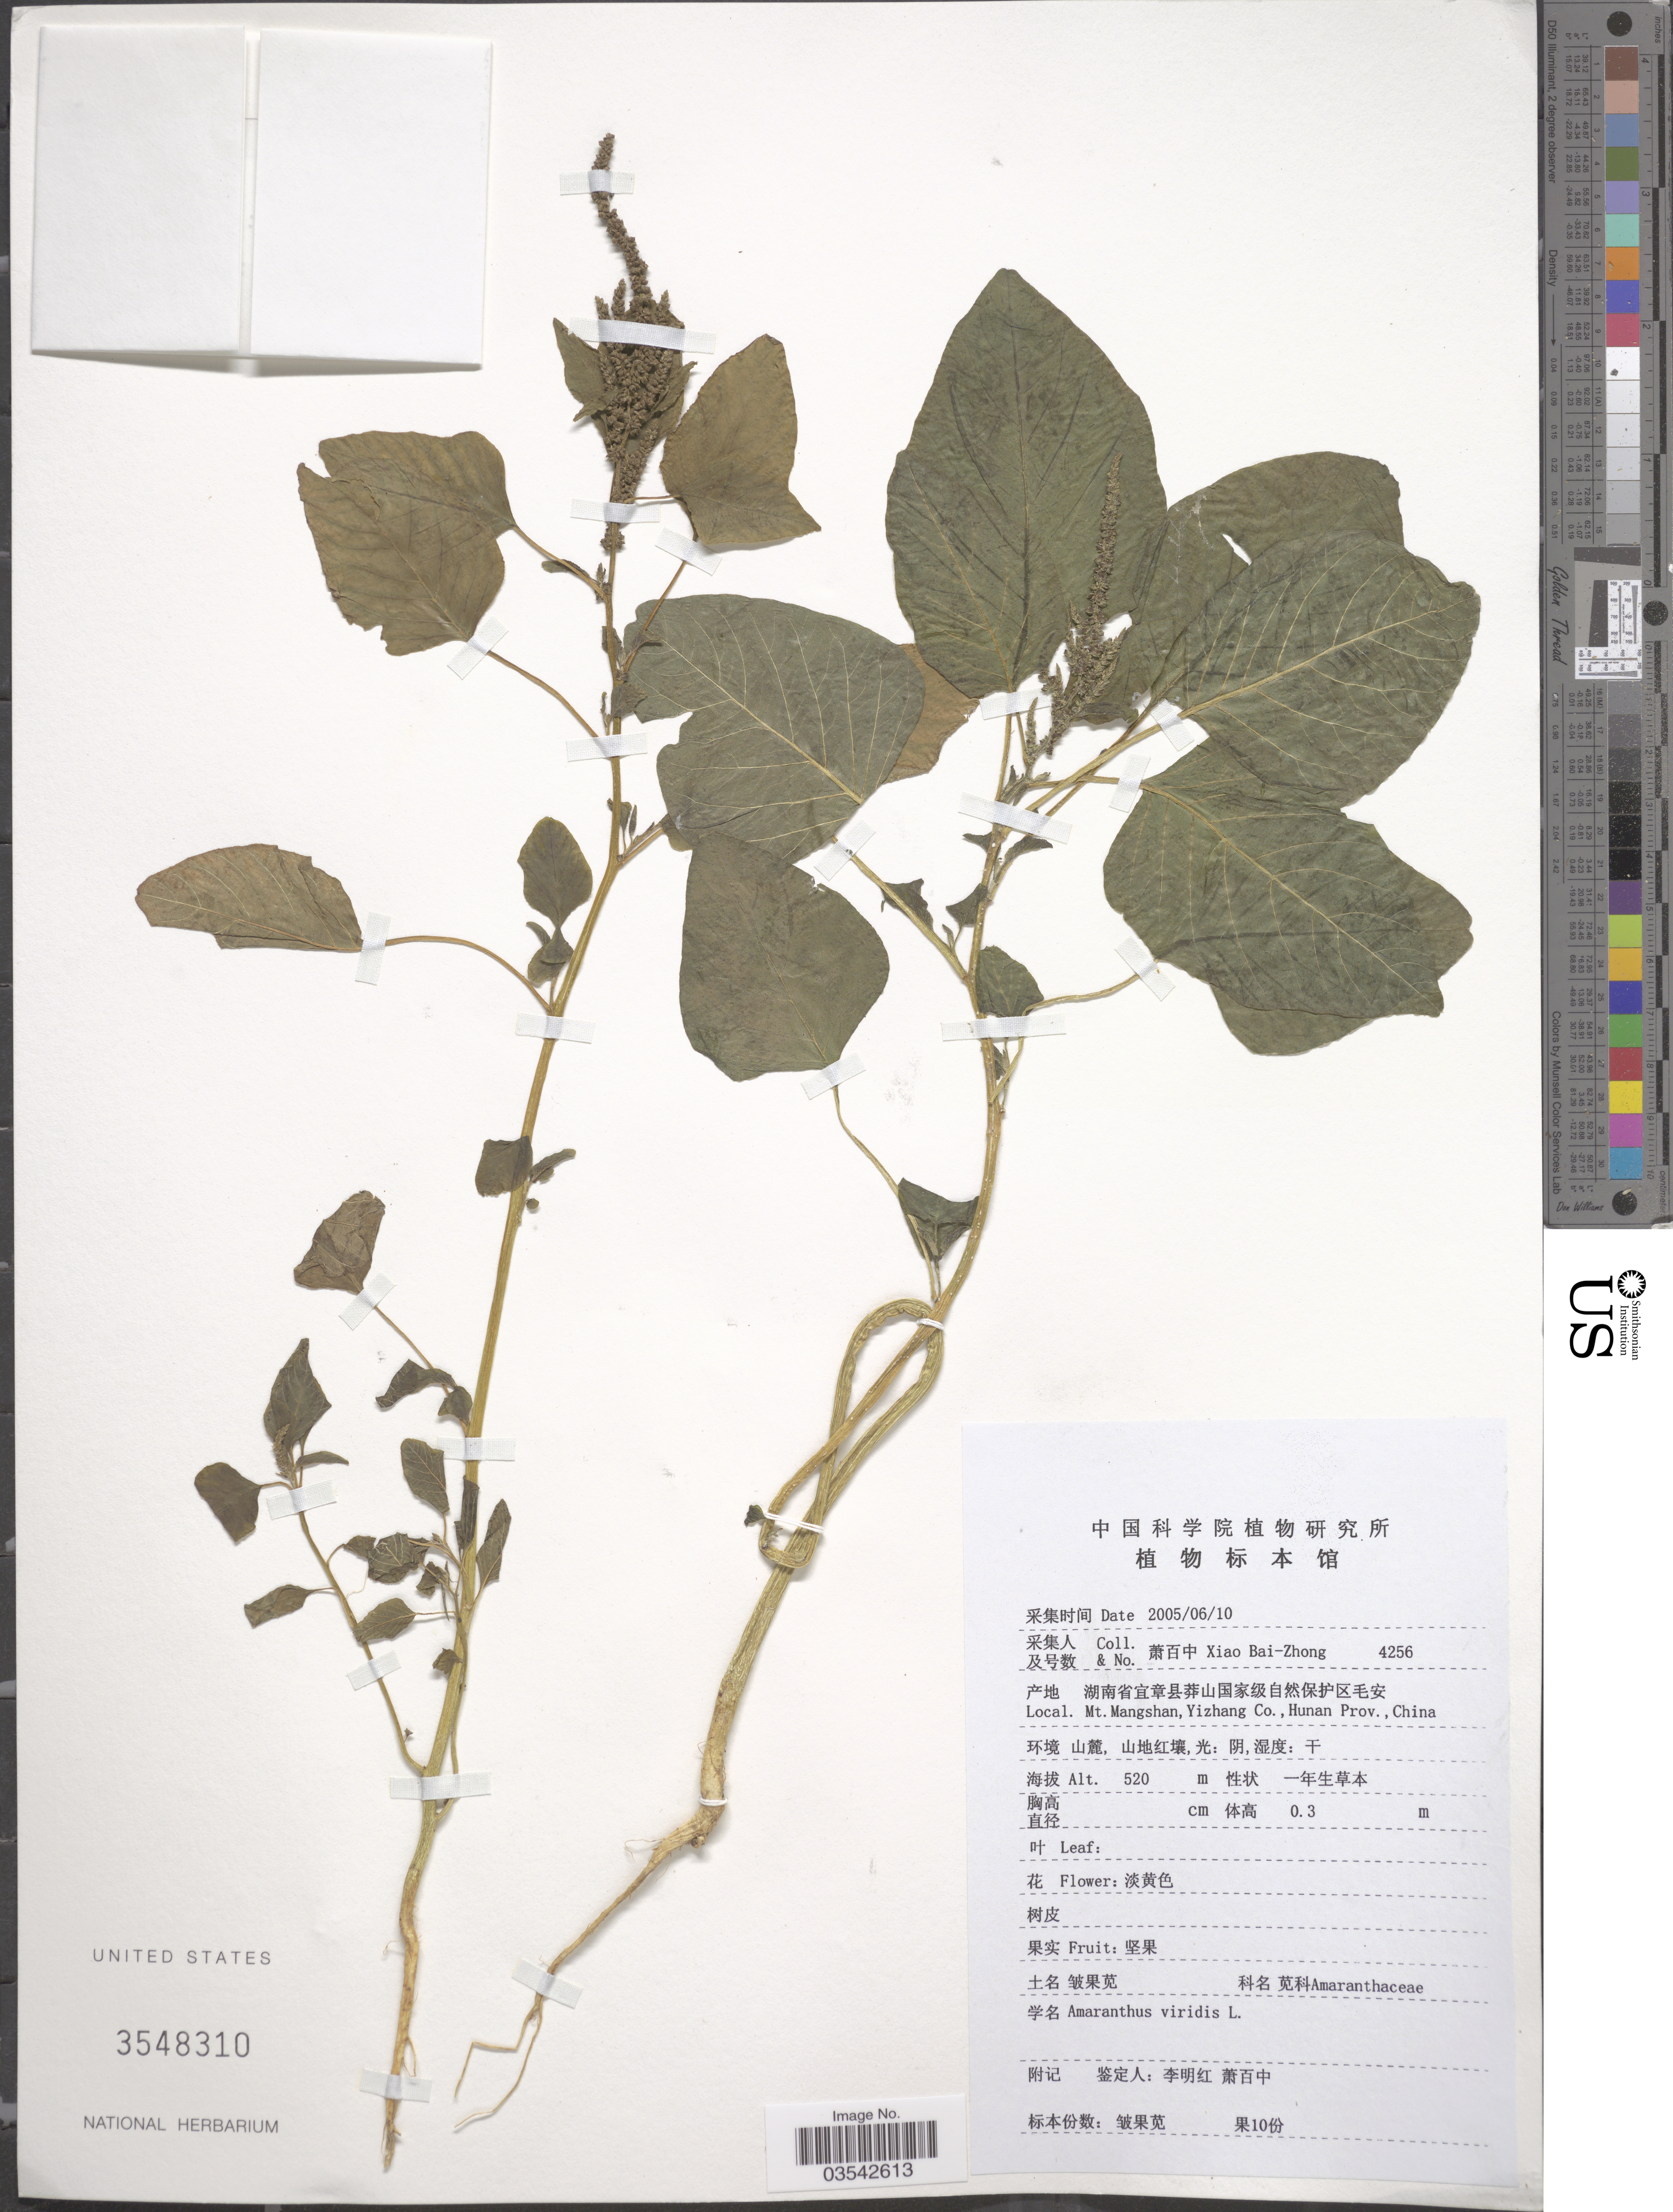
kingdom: Plantae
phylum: Tracheophyta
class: Magnoliopsida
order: Caryophyllales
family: Amaranthaceae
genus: Amaranthus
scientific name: Amaranthus viridis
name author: L.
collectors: B. Z. Xiao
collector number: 4256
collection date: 2005-06-10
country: China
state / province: Hunan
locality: Mt. Mangshan, Yizhang Co.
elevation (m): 520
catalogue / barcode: US 3548310